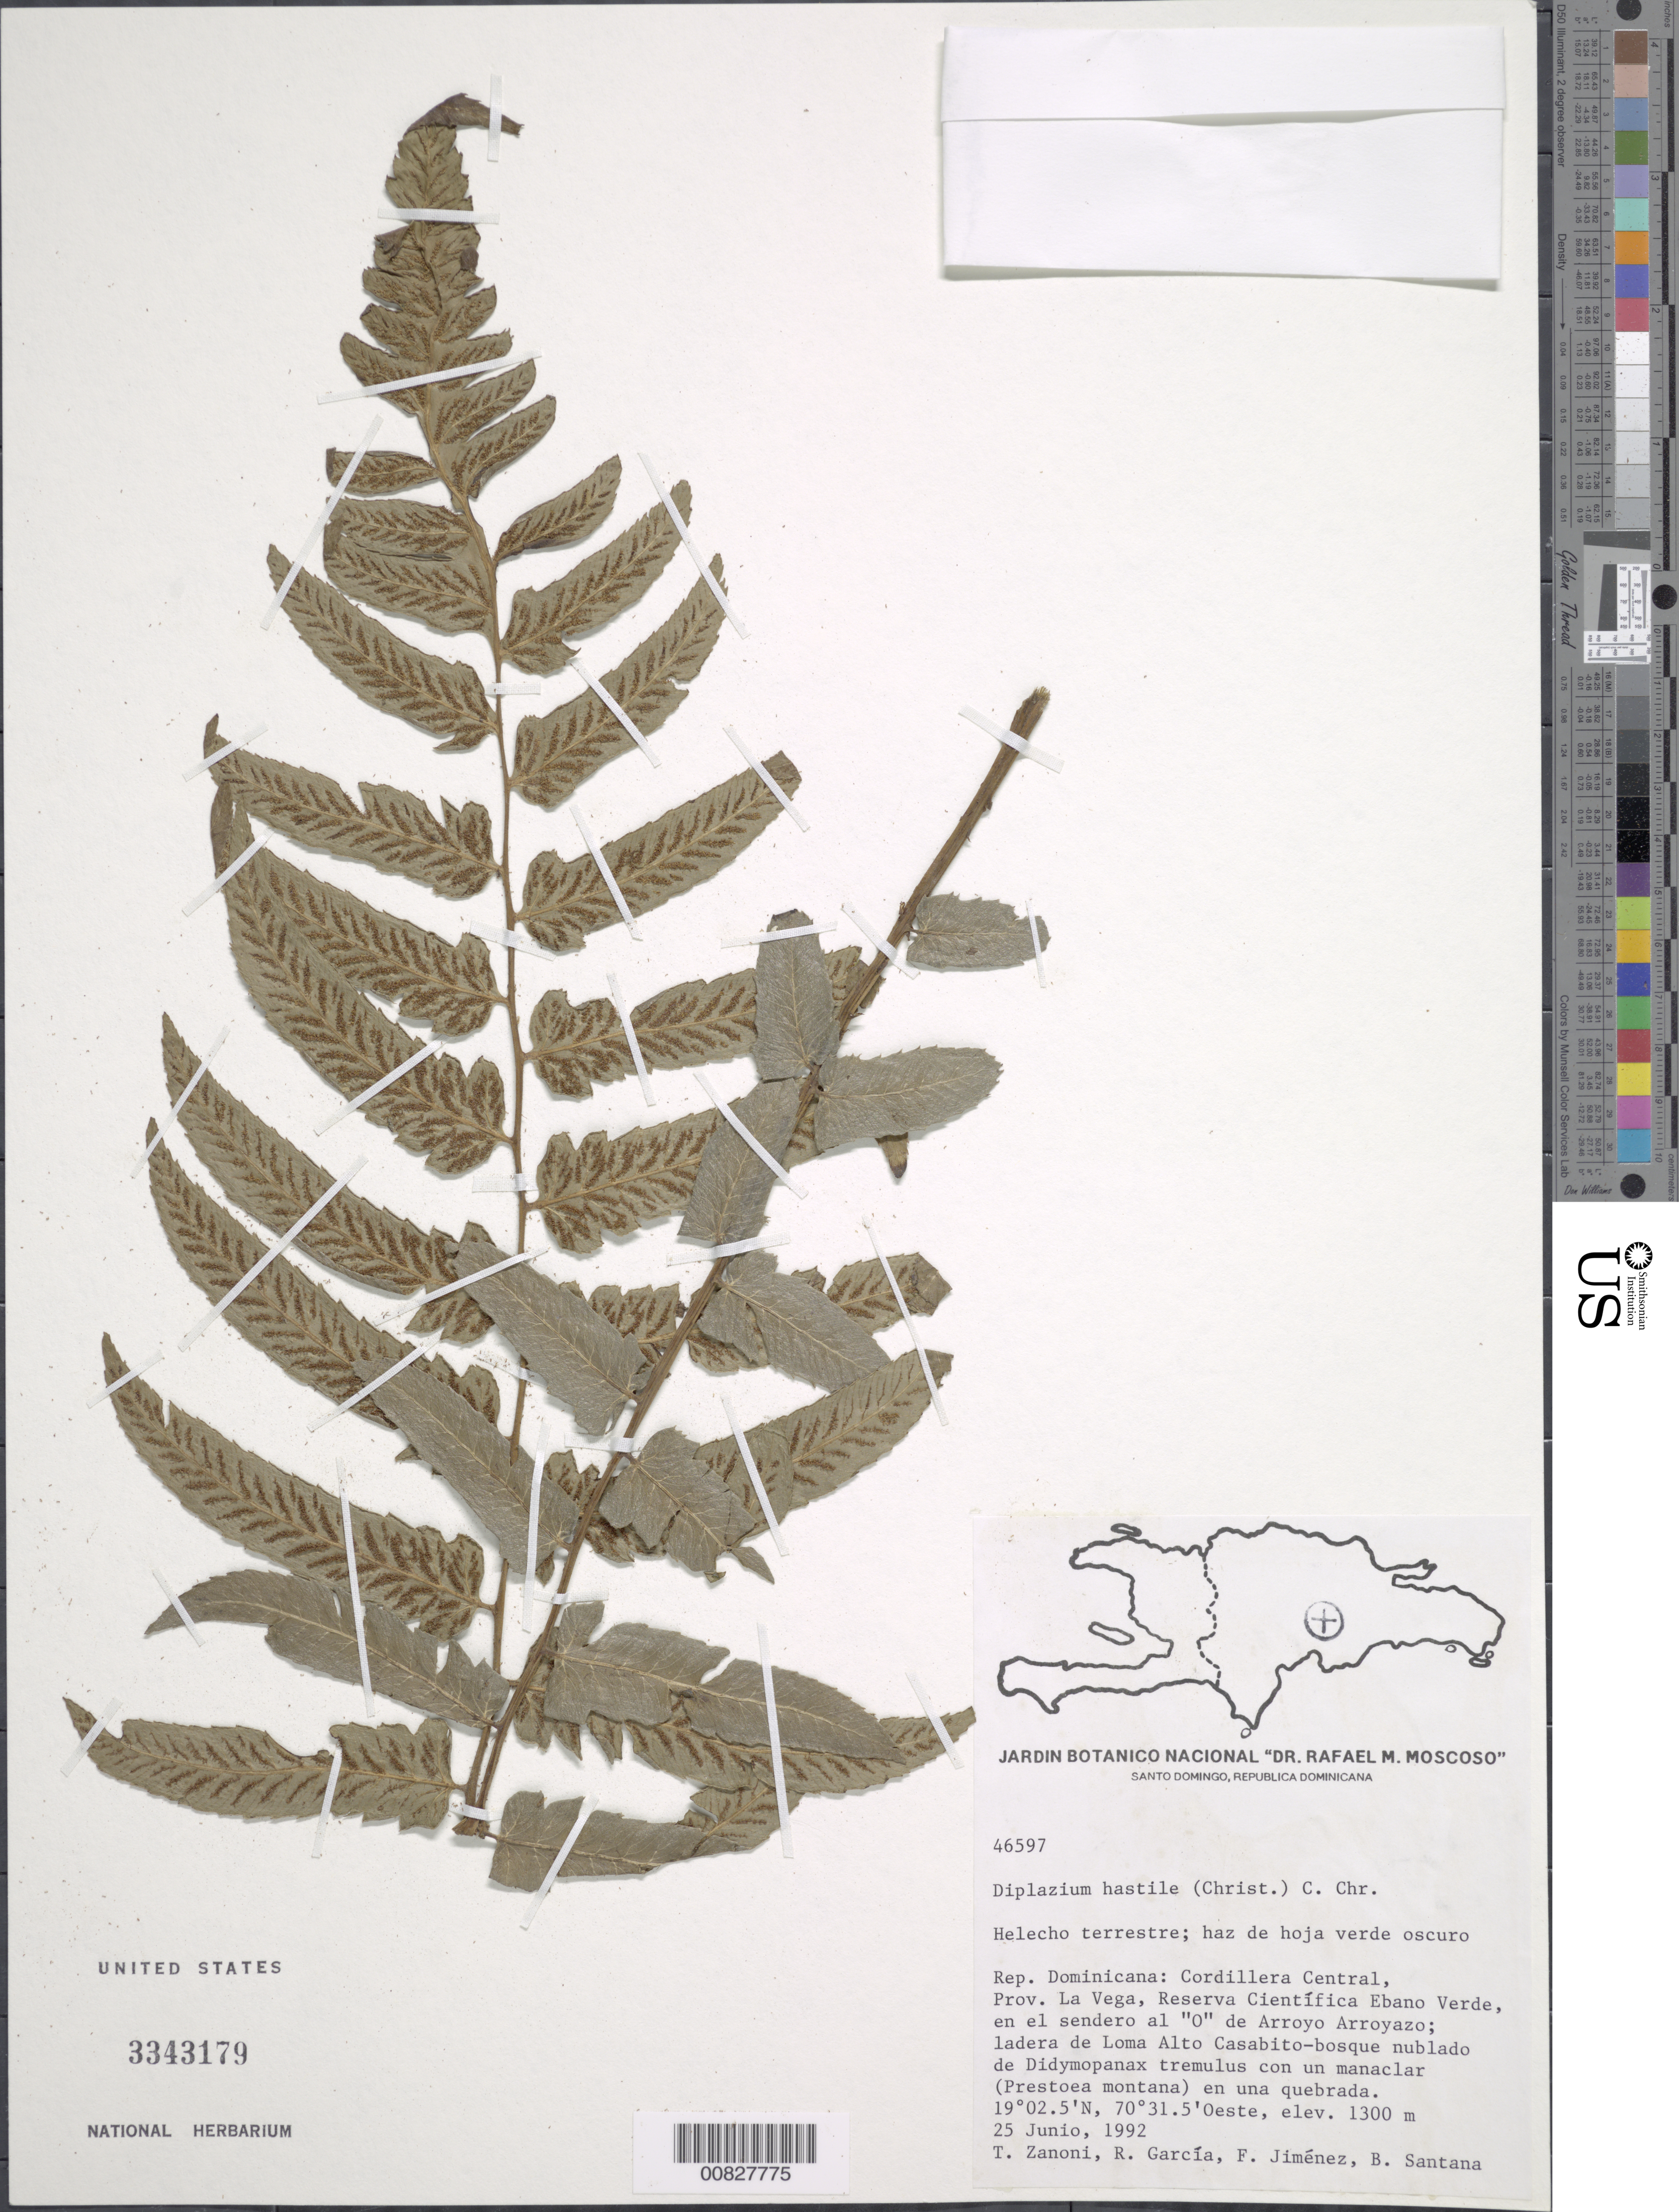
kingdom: Plantae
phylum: Tracheophyta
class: Polypodiopsida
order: Polypodiales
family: Athyriaceae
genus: Diplazium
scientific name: Diplazium hastile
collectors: T. A. Zanoni, R. G. García, F. Jiménez & B. Santana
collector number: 46597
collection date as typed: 25 Jun 1992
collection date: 1992-06-25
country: Dominican Republic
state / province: La Vega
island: Hispaniola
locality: Cordillera Central, Reserva Científica Ebano Verde, Arroyo Arroyazo, Loma alto Casabito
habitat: Bosque nublado de Didymopanax tremulus con un manaclar (Prestoea montana) en una quebrada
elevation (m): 1300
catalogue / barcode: US 3343179